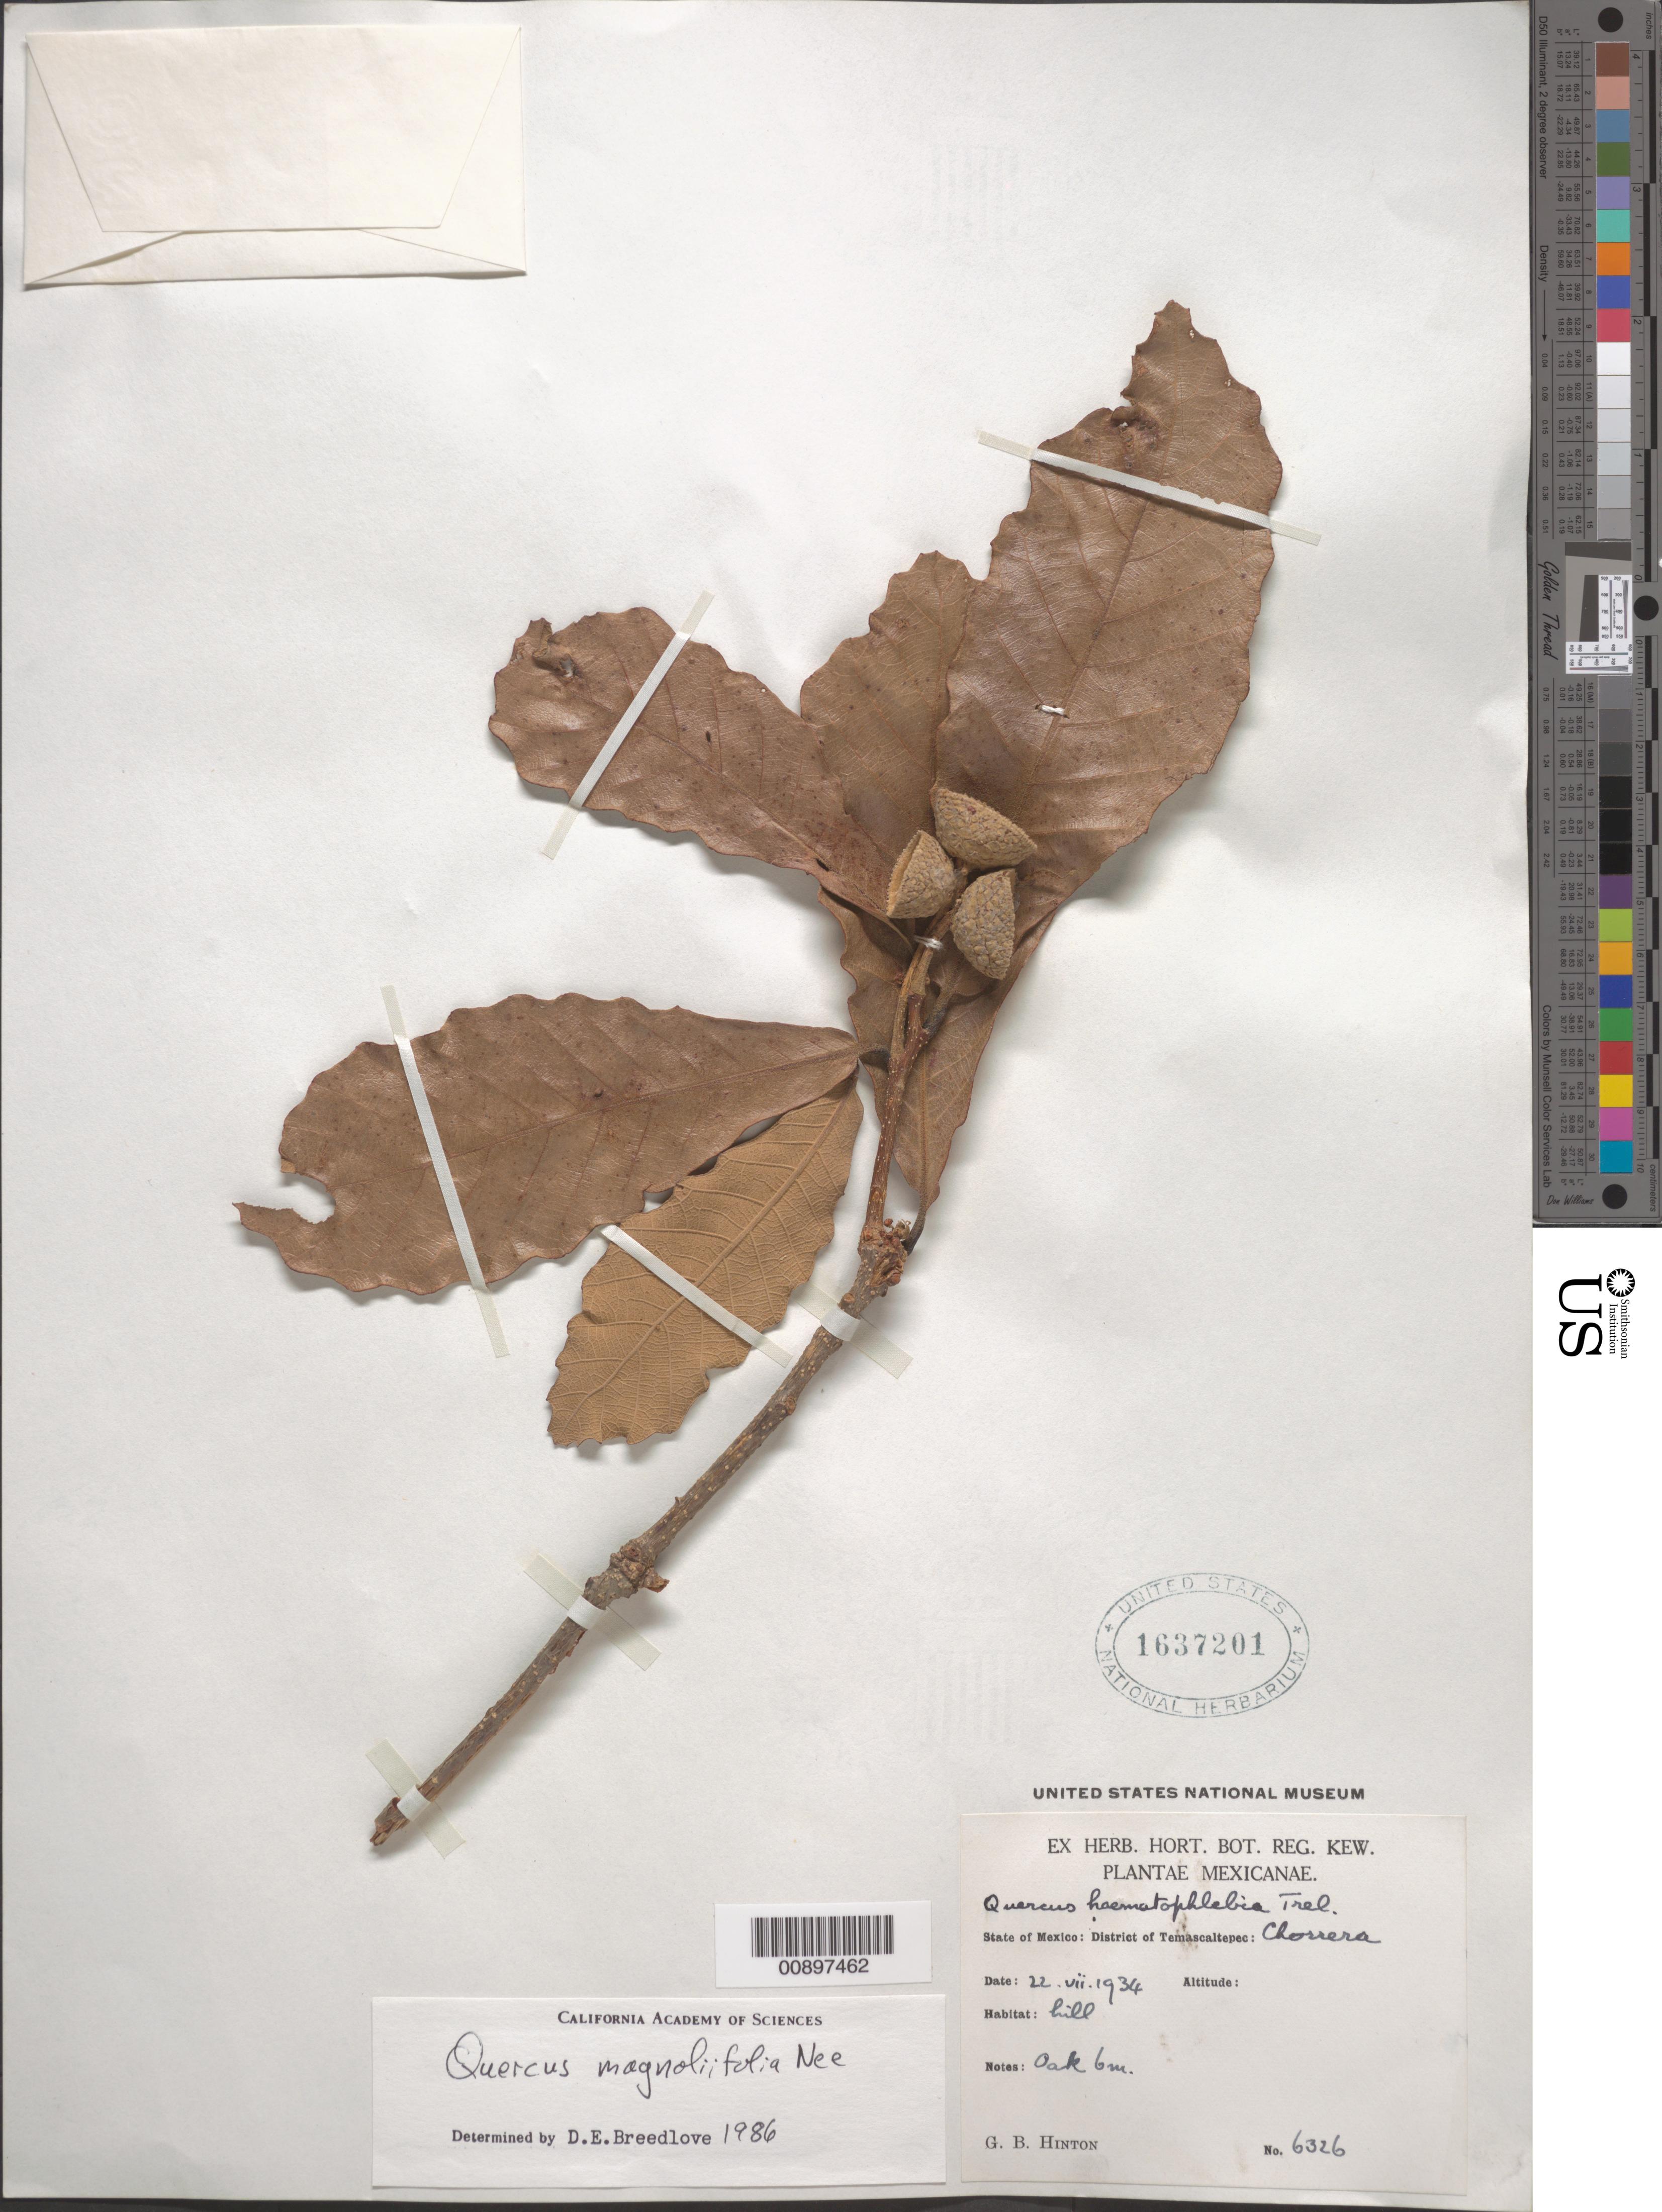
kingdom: Plantae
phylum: Tracheophyta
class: Magnoliopsida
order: Fagales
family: Fagaceae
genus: Quercus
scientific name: Quercus magnoliifolia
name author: Née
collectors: G. B. Hinton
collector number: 6326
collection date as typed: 22 Jul 1934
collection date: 1934-07-22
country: Mexico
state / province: México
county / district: Temascaltepec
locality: State of Mexico: District of Temascaltepec: Chorrera.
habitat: Hill.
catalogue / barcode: US 1637201